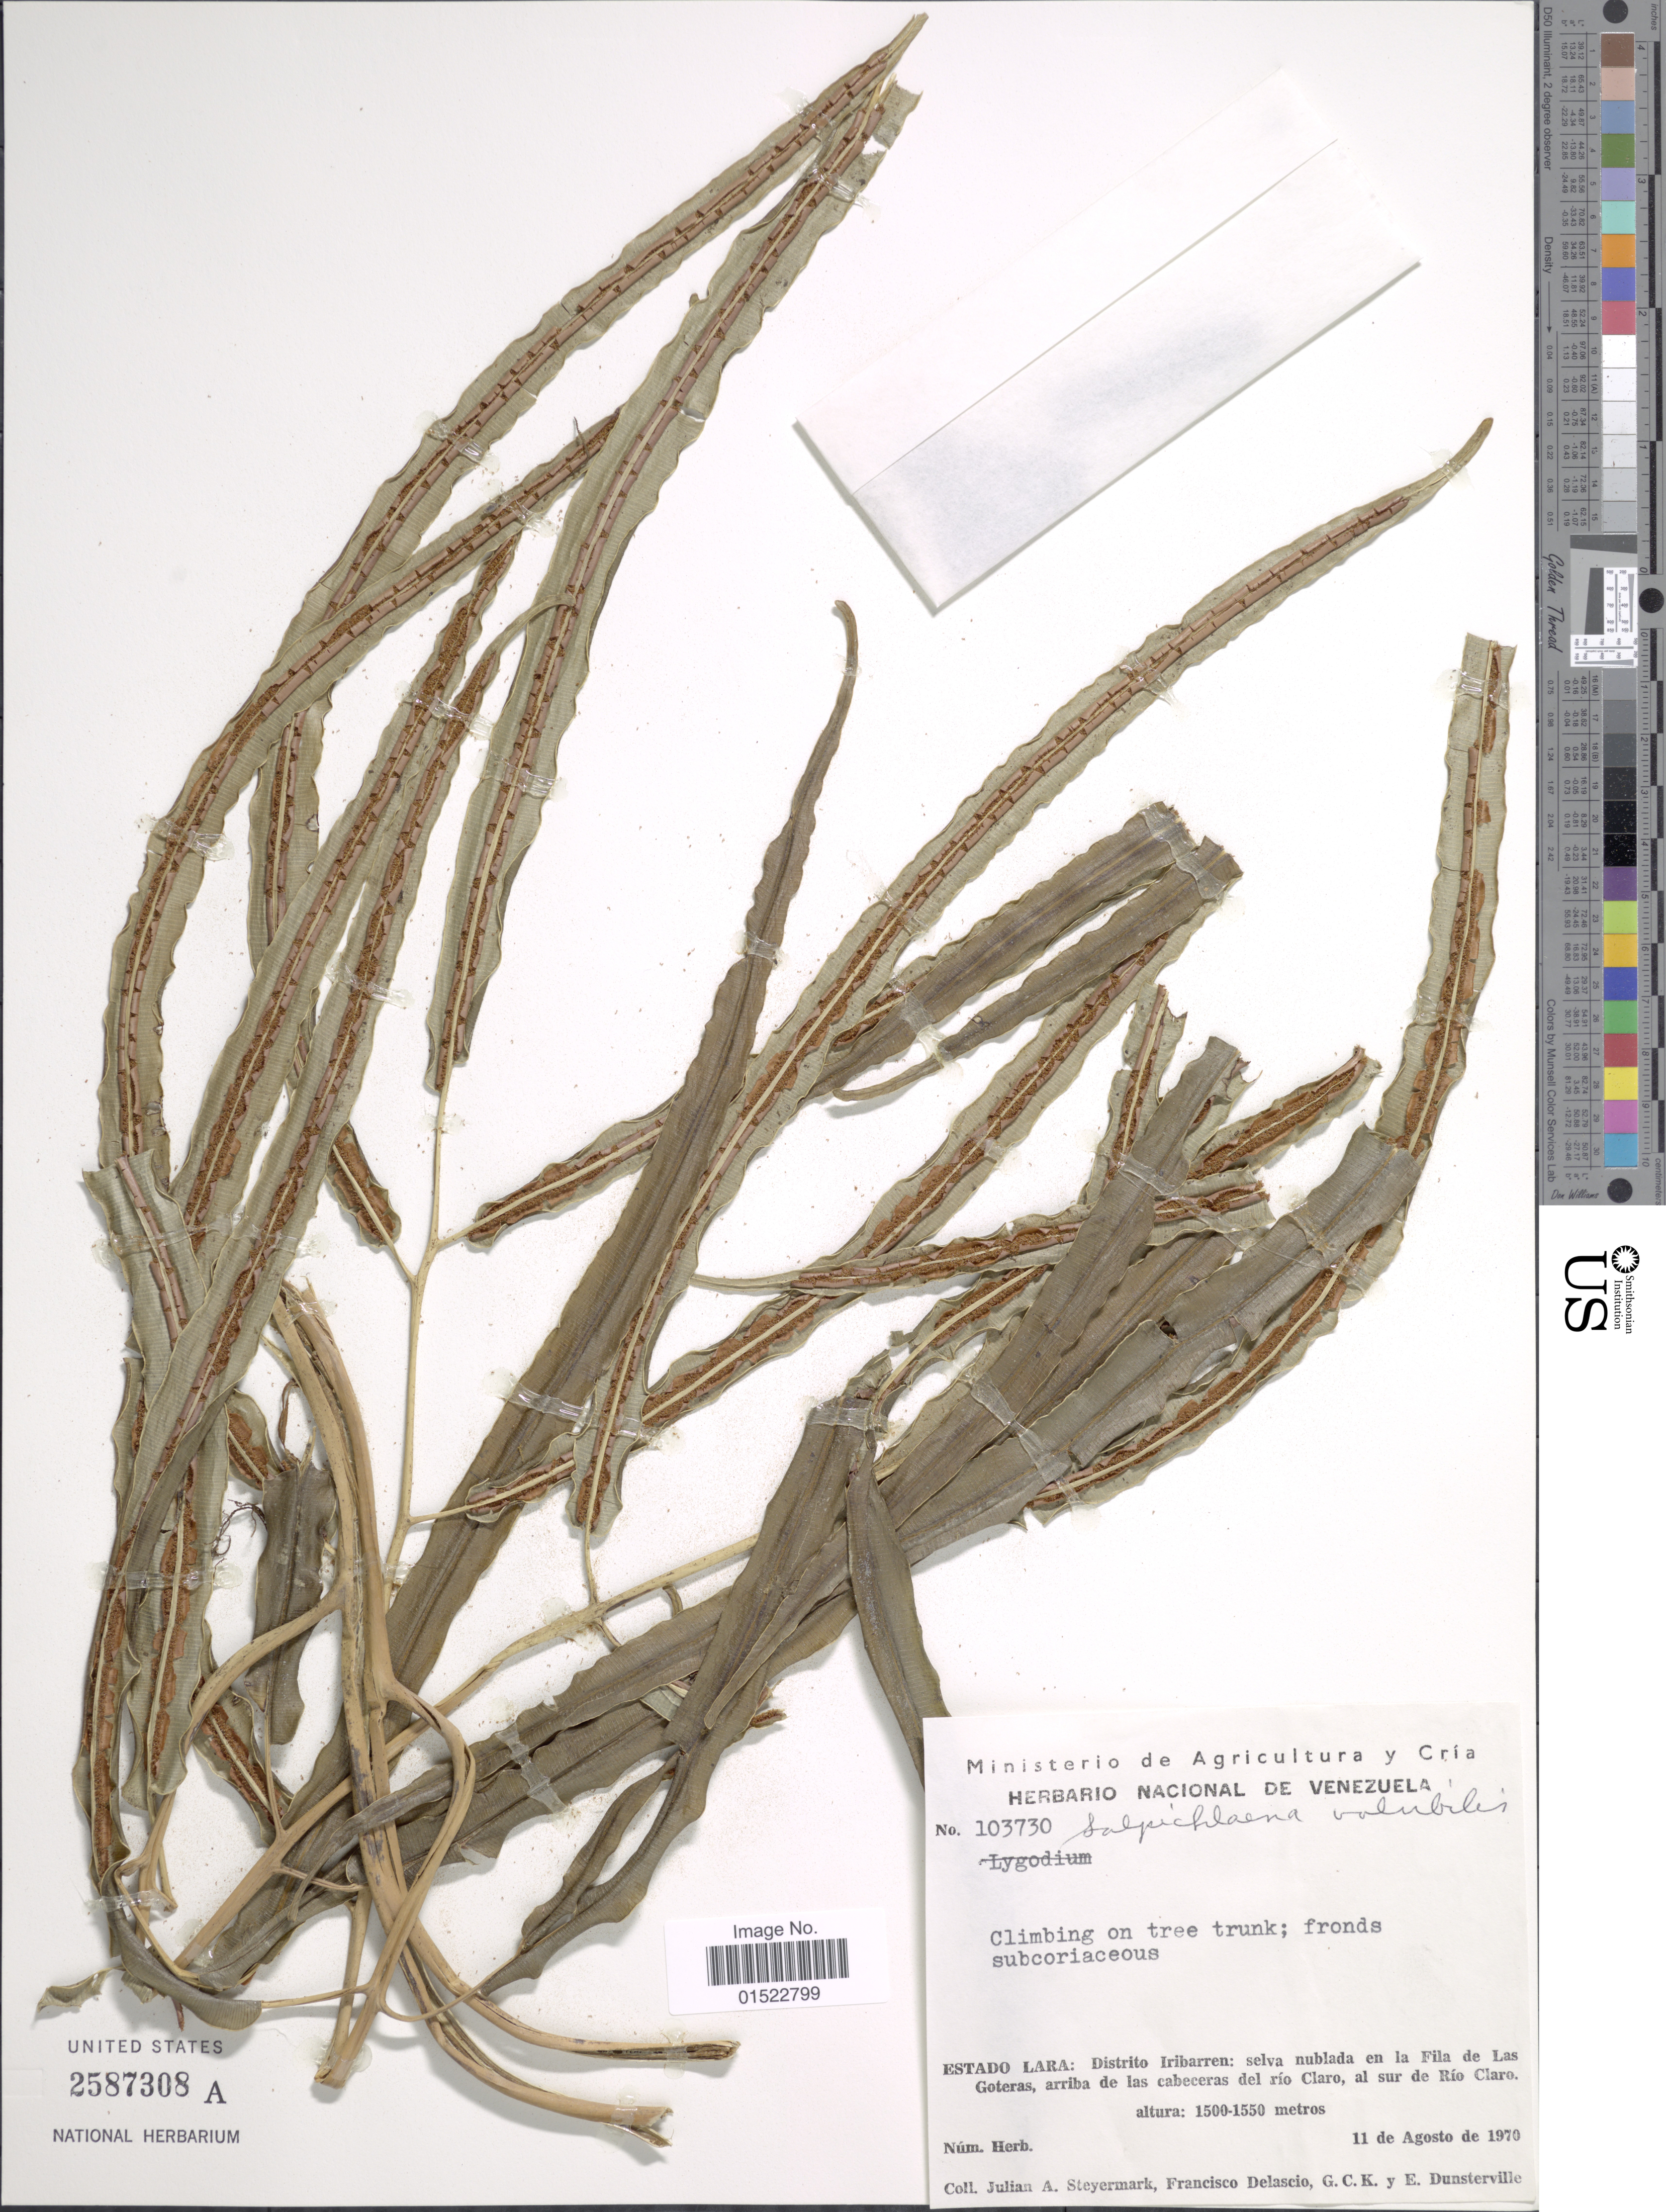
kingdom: Plantae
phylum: Tracheophyta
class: Polypodiopsida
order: Polypodiales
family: Blechnaceae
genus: Salpichlaena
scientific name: Salpichlaena volubilis subsp. volubilis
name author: (Kaulf.) J. Sm.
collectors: J. Steyermark, F. Delascio C., G. C. K. Dunsterville & E. Dunsterville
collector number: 103730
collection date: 1970-08-11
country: Venezuela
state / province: Lara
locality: Distrito Iribarren: selva nublada en la Fila de Las Goteras, arriba de las cabeceras del rio Clara, al sur de Rio Claro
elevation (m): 1500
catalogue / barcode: US 2587308A